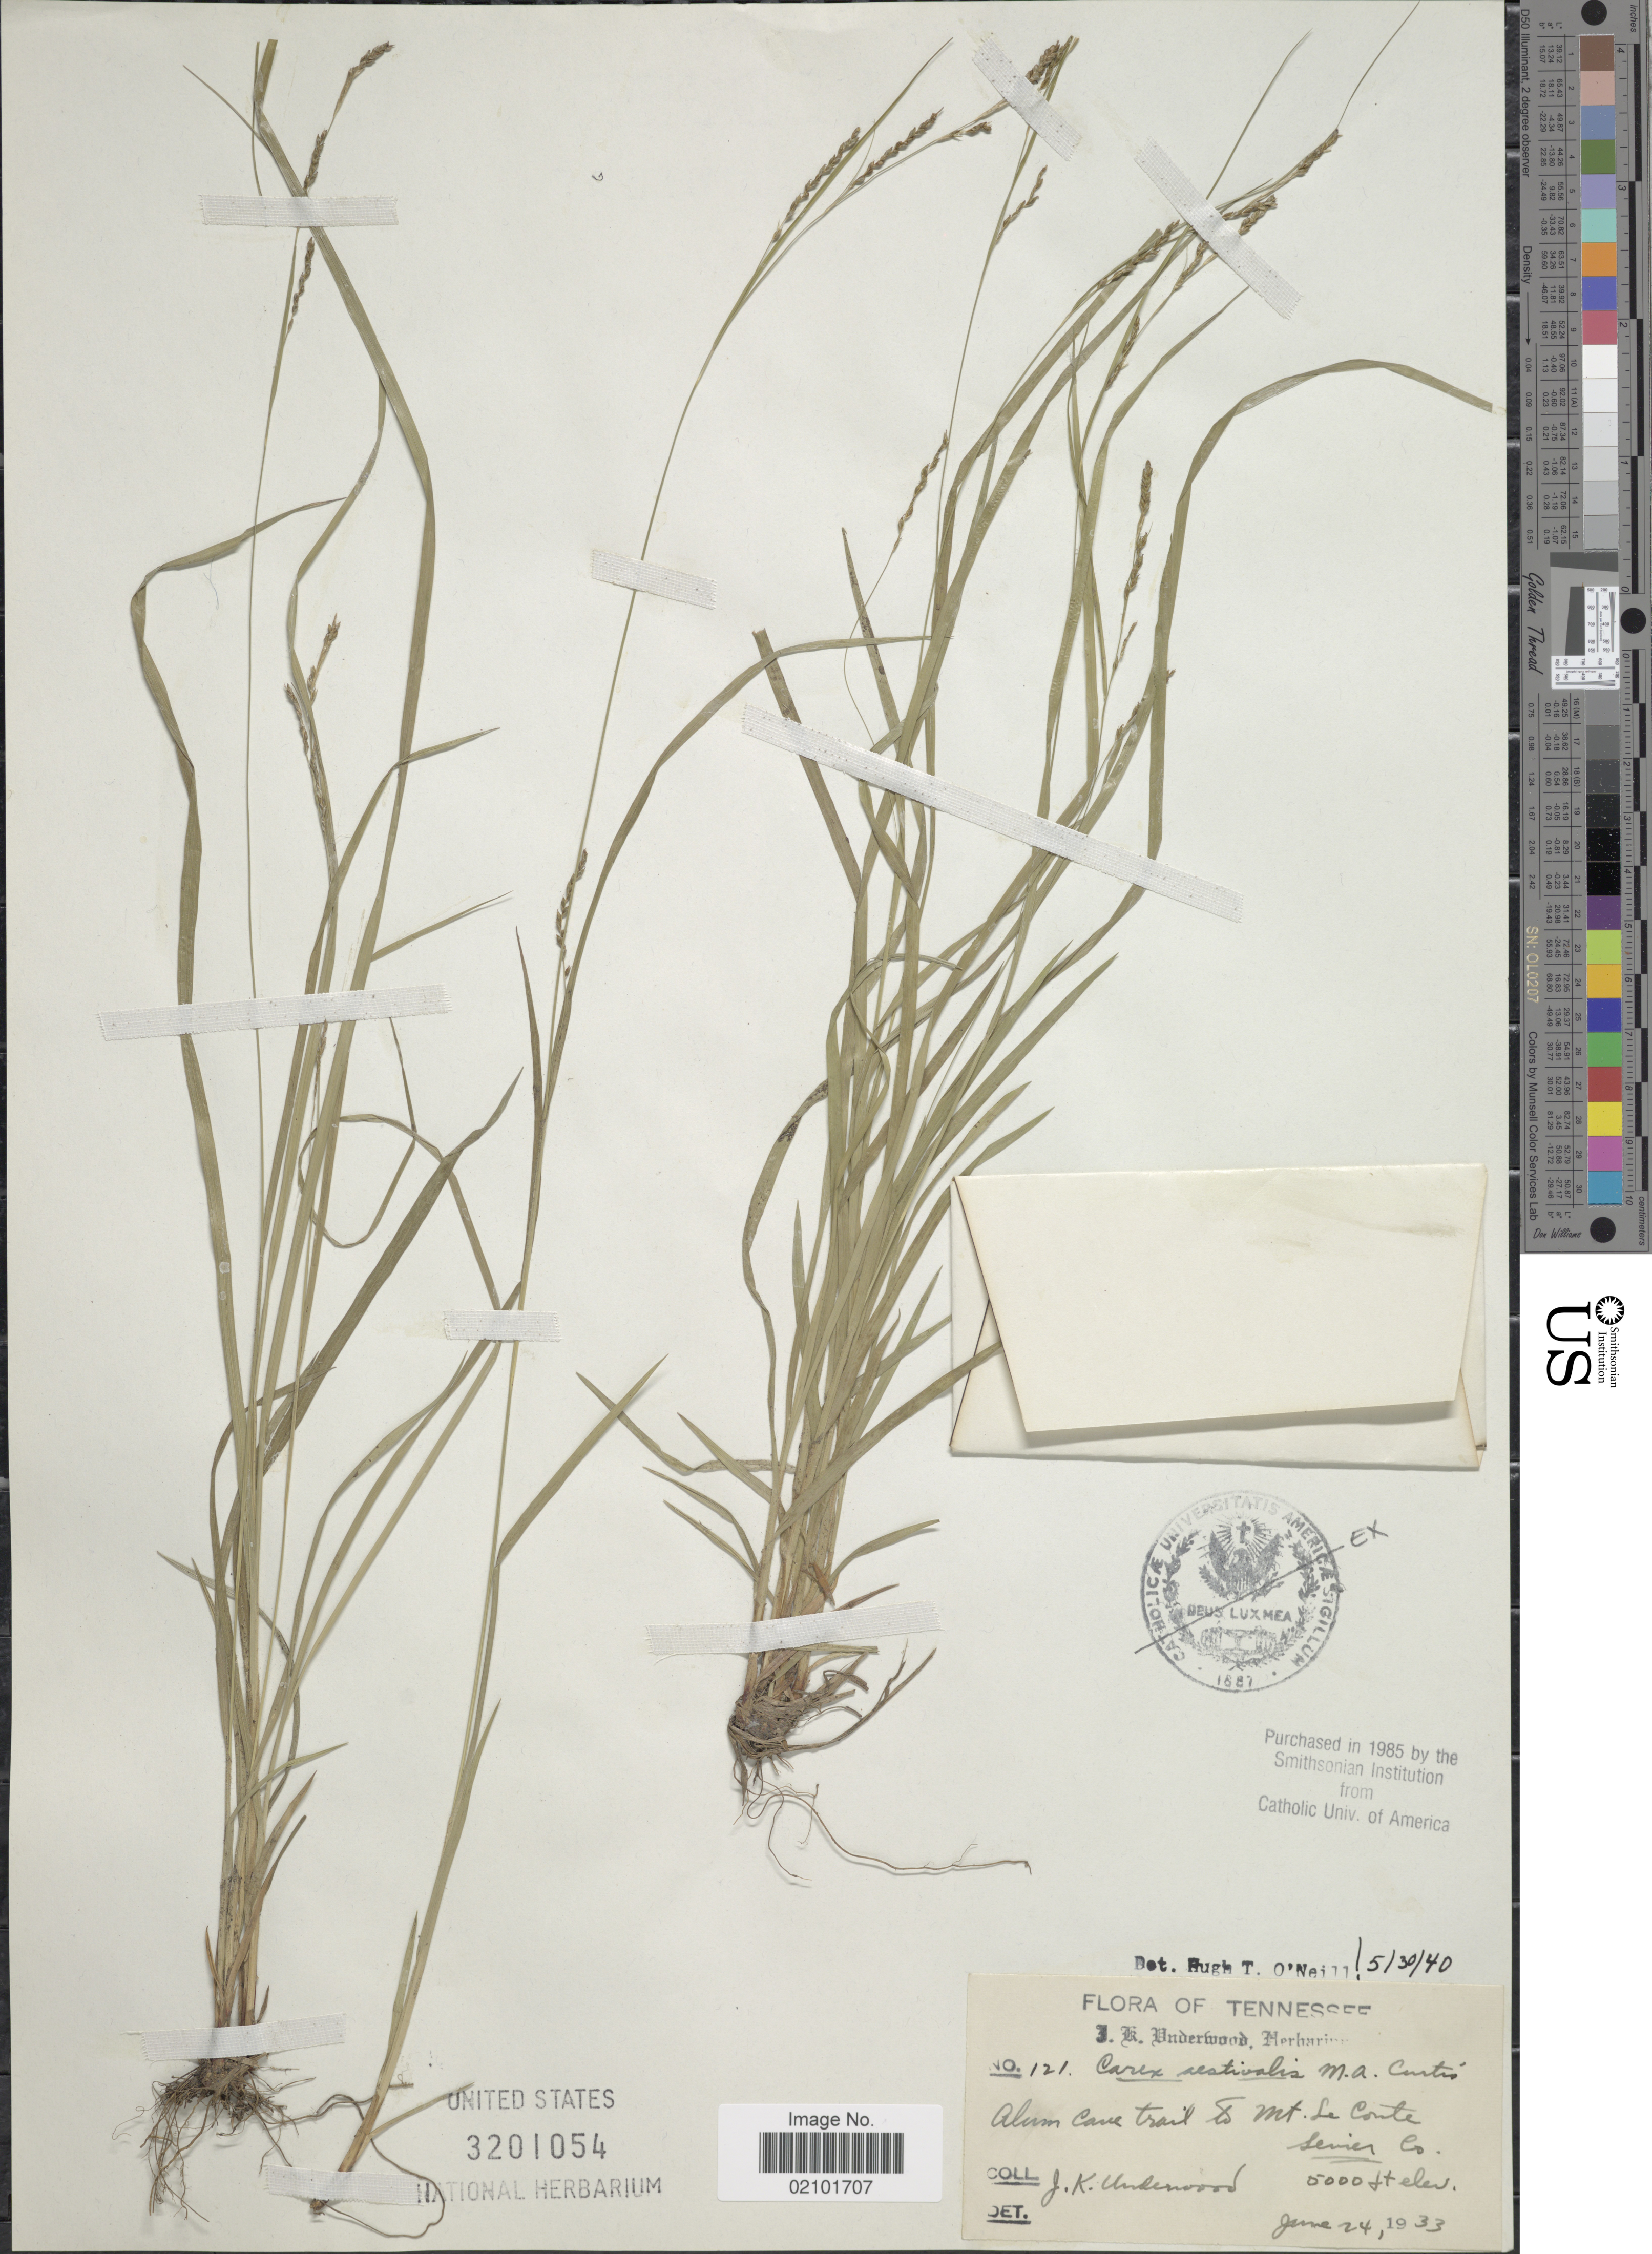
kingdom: Plantae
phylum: Tracheophyta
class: Liliopsida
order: Poales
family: Cyperaceae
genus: Carex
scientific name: Carex aestivalis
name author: M.A. Curtis ex A. Gray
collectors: J. K. Underwood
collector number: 121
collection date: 1933-06-24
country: United States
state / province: Tennessee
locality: Alum Cave trail to Mt. Le Conte. Sevier Co.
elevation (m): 1524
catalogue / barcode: US 3201054